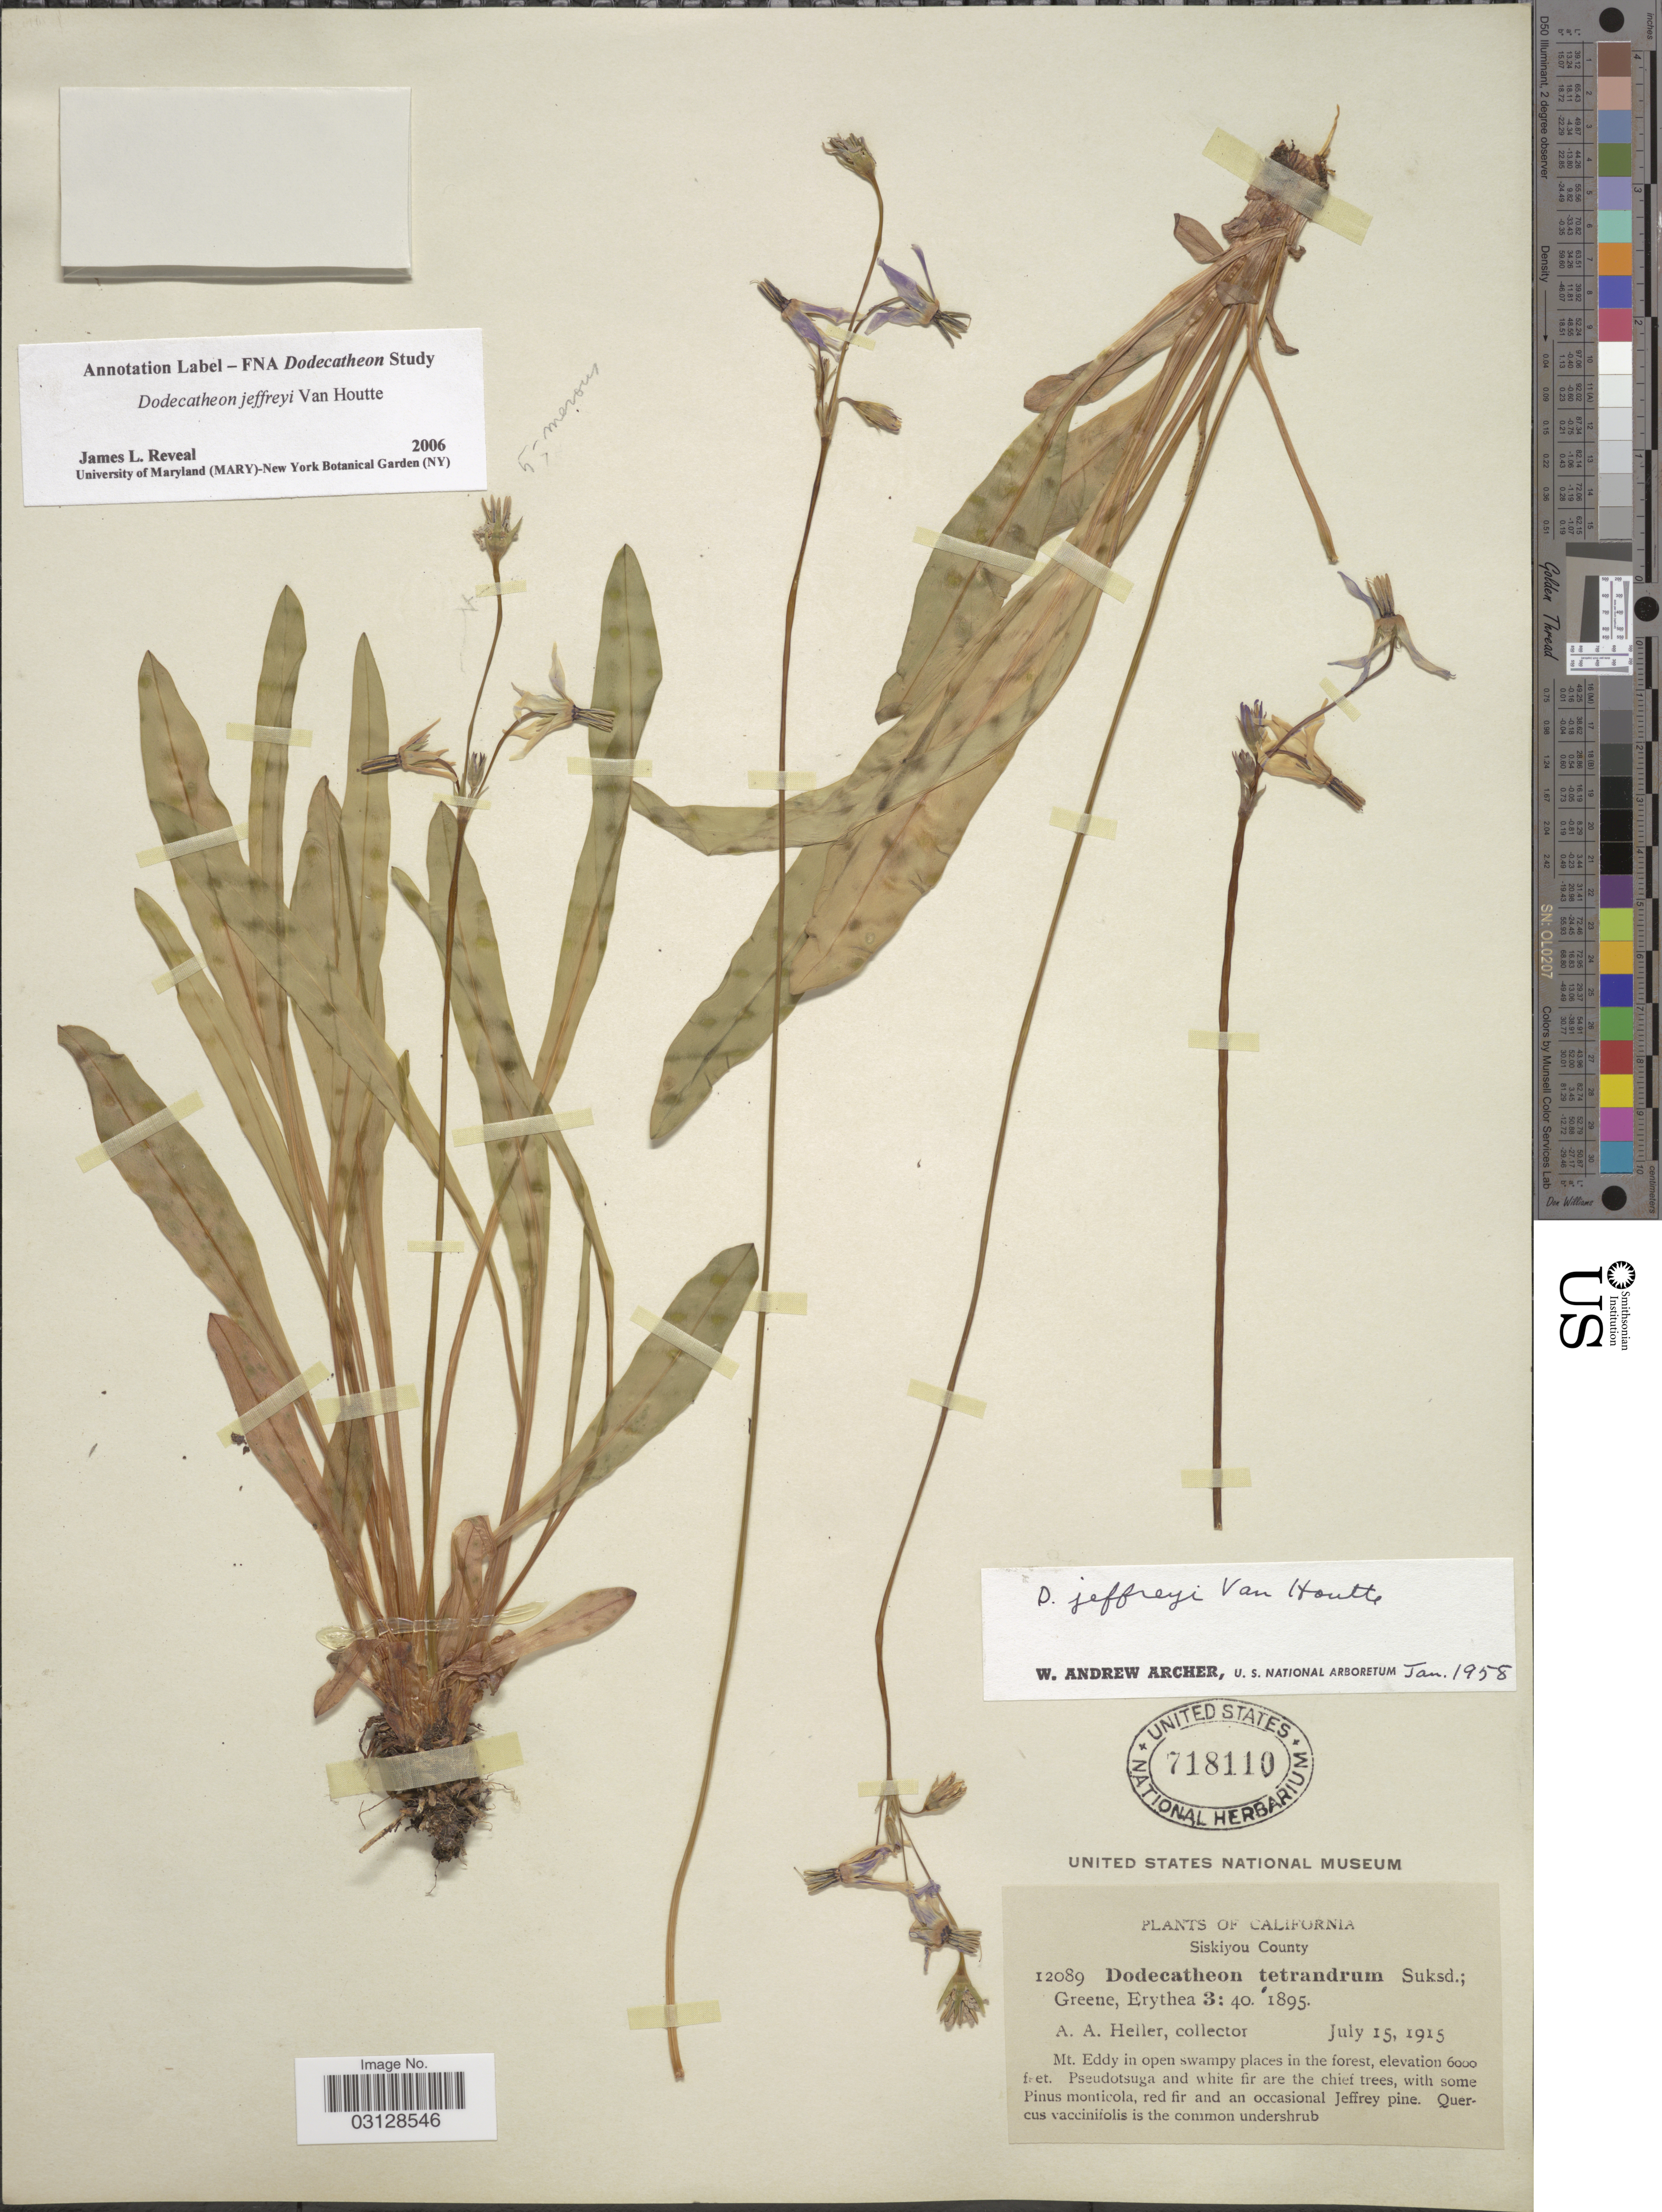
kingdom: Plantae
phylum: Tracheophyta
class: Magnoliopsida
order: Ericales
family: Primulaceae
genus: Dodecatheon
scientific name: Dodecatheon jeffreyi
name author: Van Houtte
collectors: A. A. Heller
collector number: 12089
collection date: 1915-07-15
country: United States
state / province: California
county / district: Siskiyou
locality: Siskiyou County. Mt. Eddy in open swampy places in the forest.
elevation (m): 1829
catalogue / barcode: US 718110